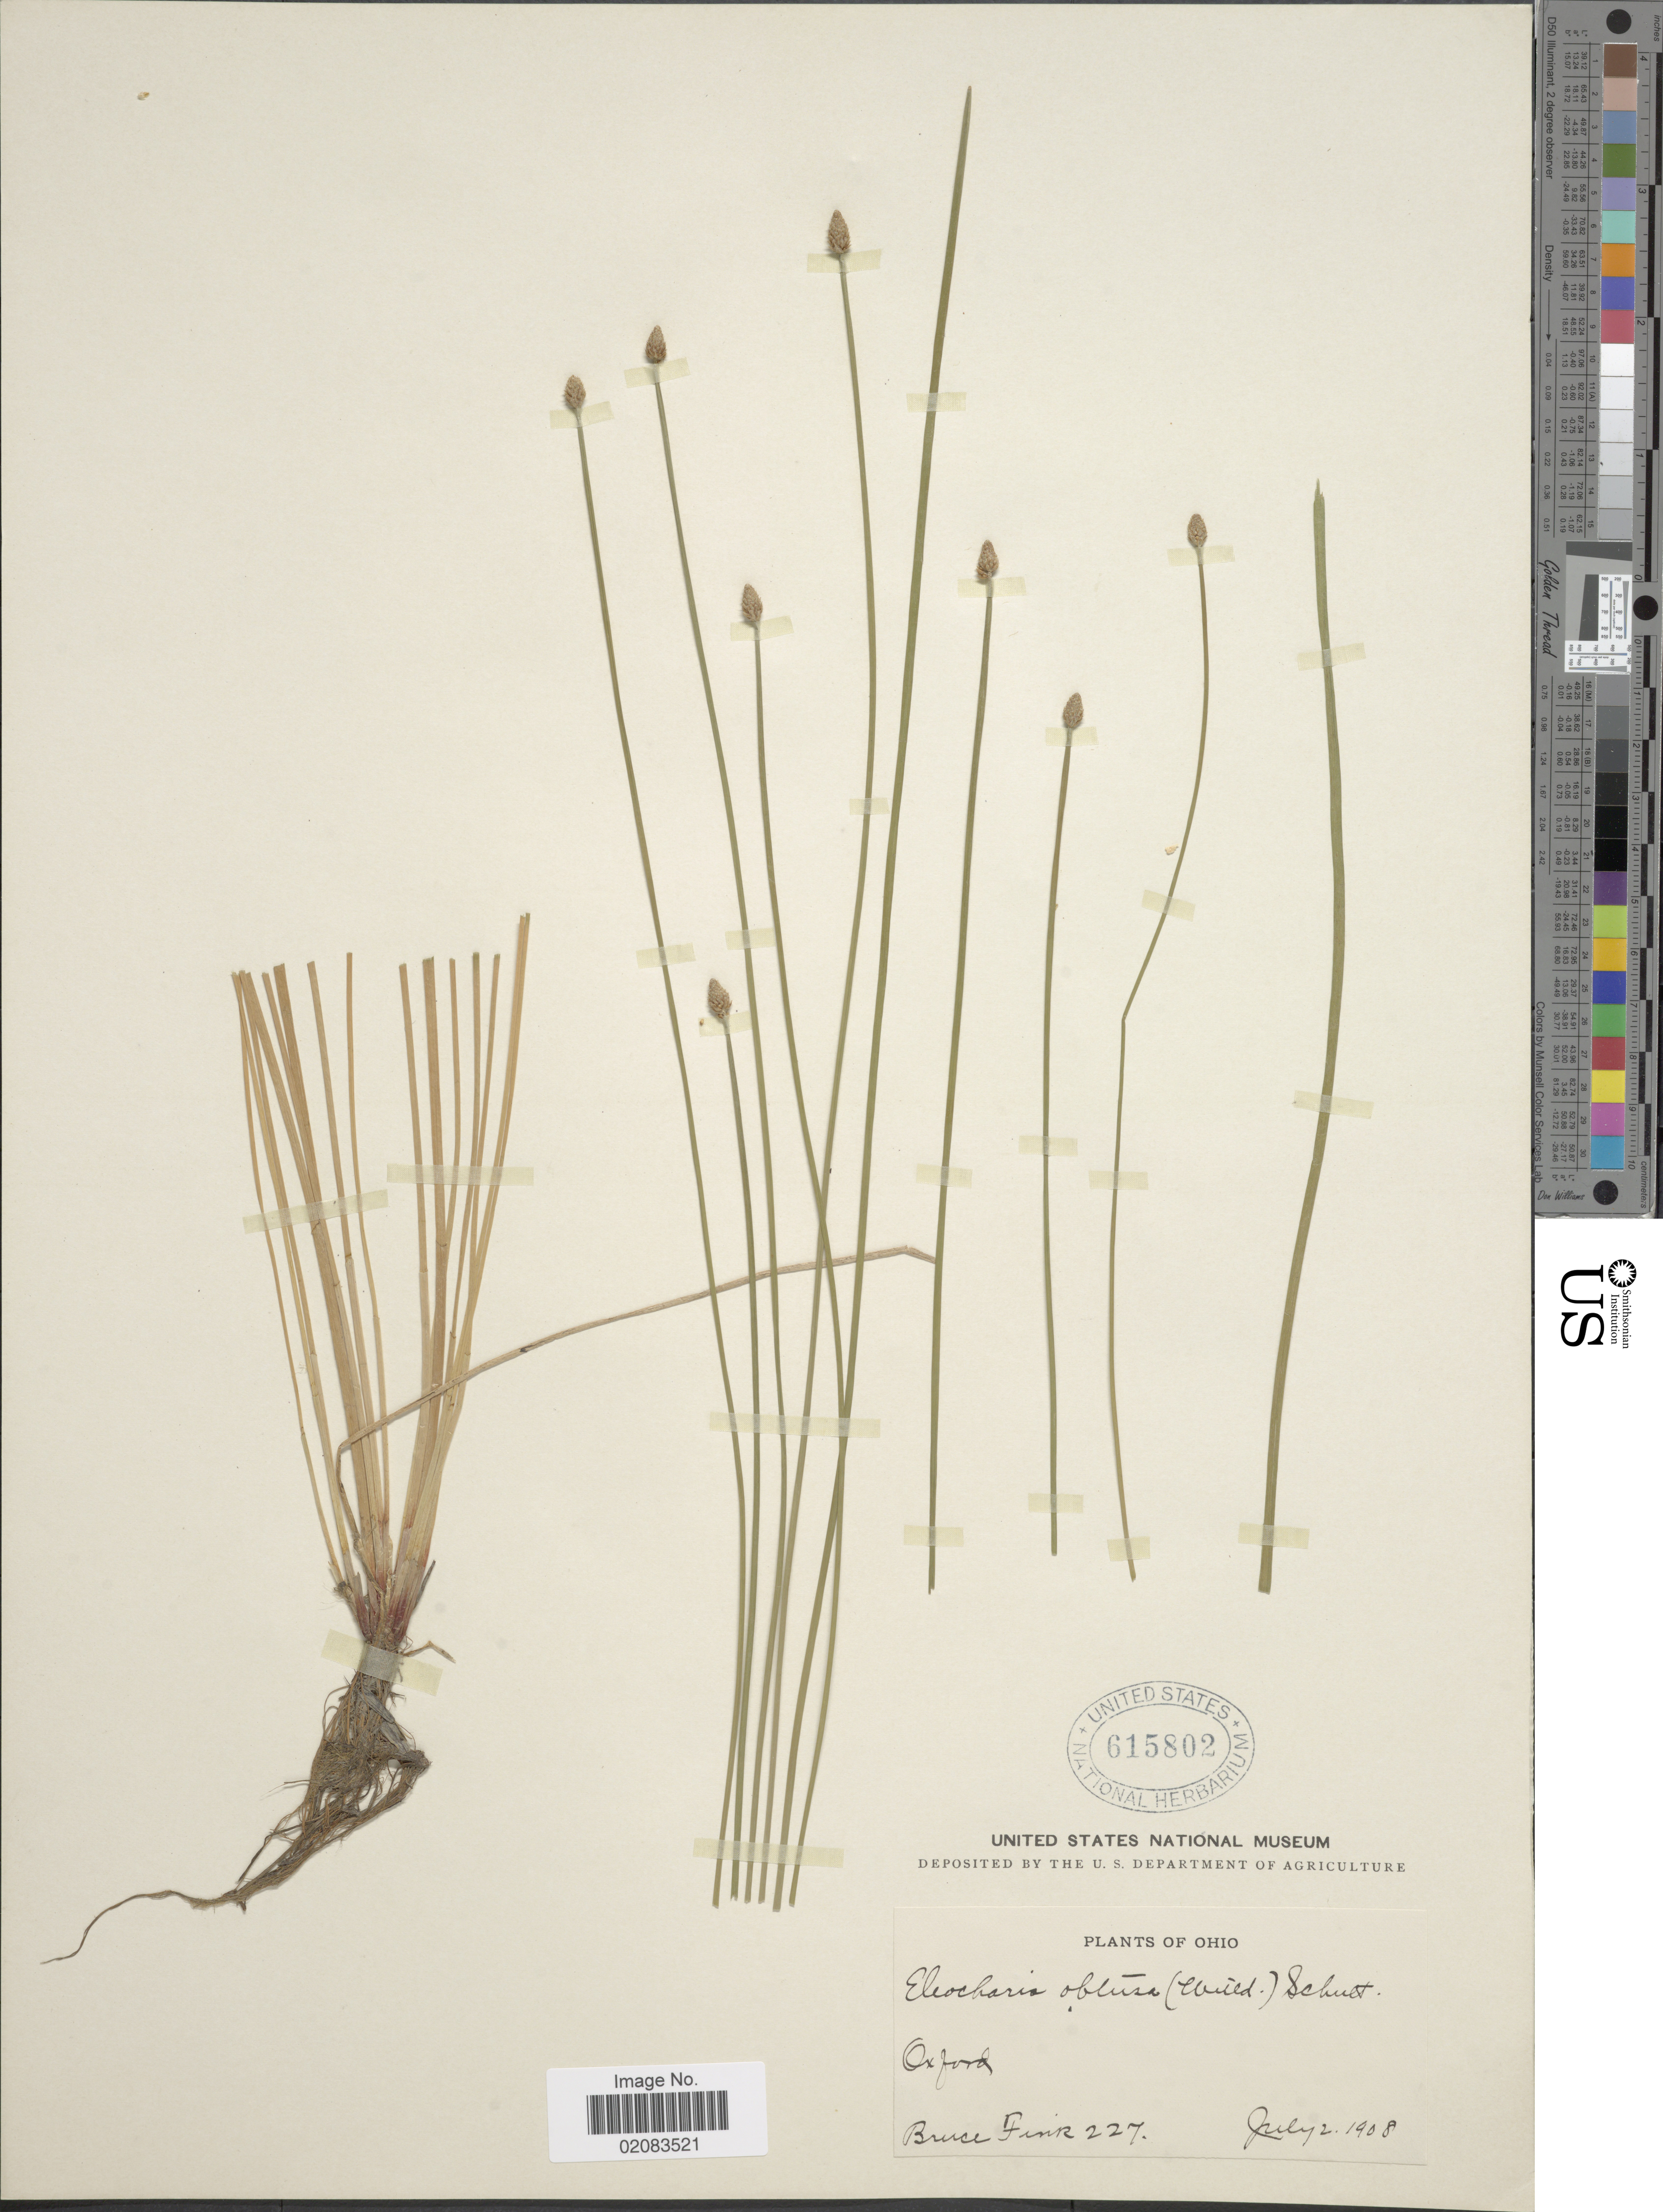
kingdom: Plantae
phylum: Tracheophyta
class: Liliopsida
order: Poales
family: Cyperaceae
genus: Eleocharis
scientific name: Eleocharis obtusa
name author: (Willd.) Schult.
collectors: B. Fink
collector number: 227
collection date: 1908-07-02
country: United States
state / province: Ohio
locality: Oxford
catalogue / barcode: US 615802